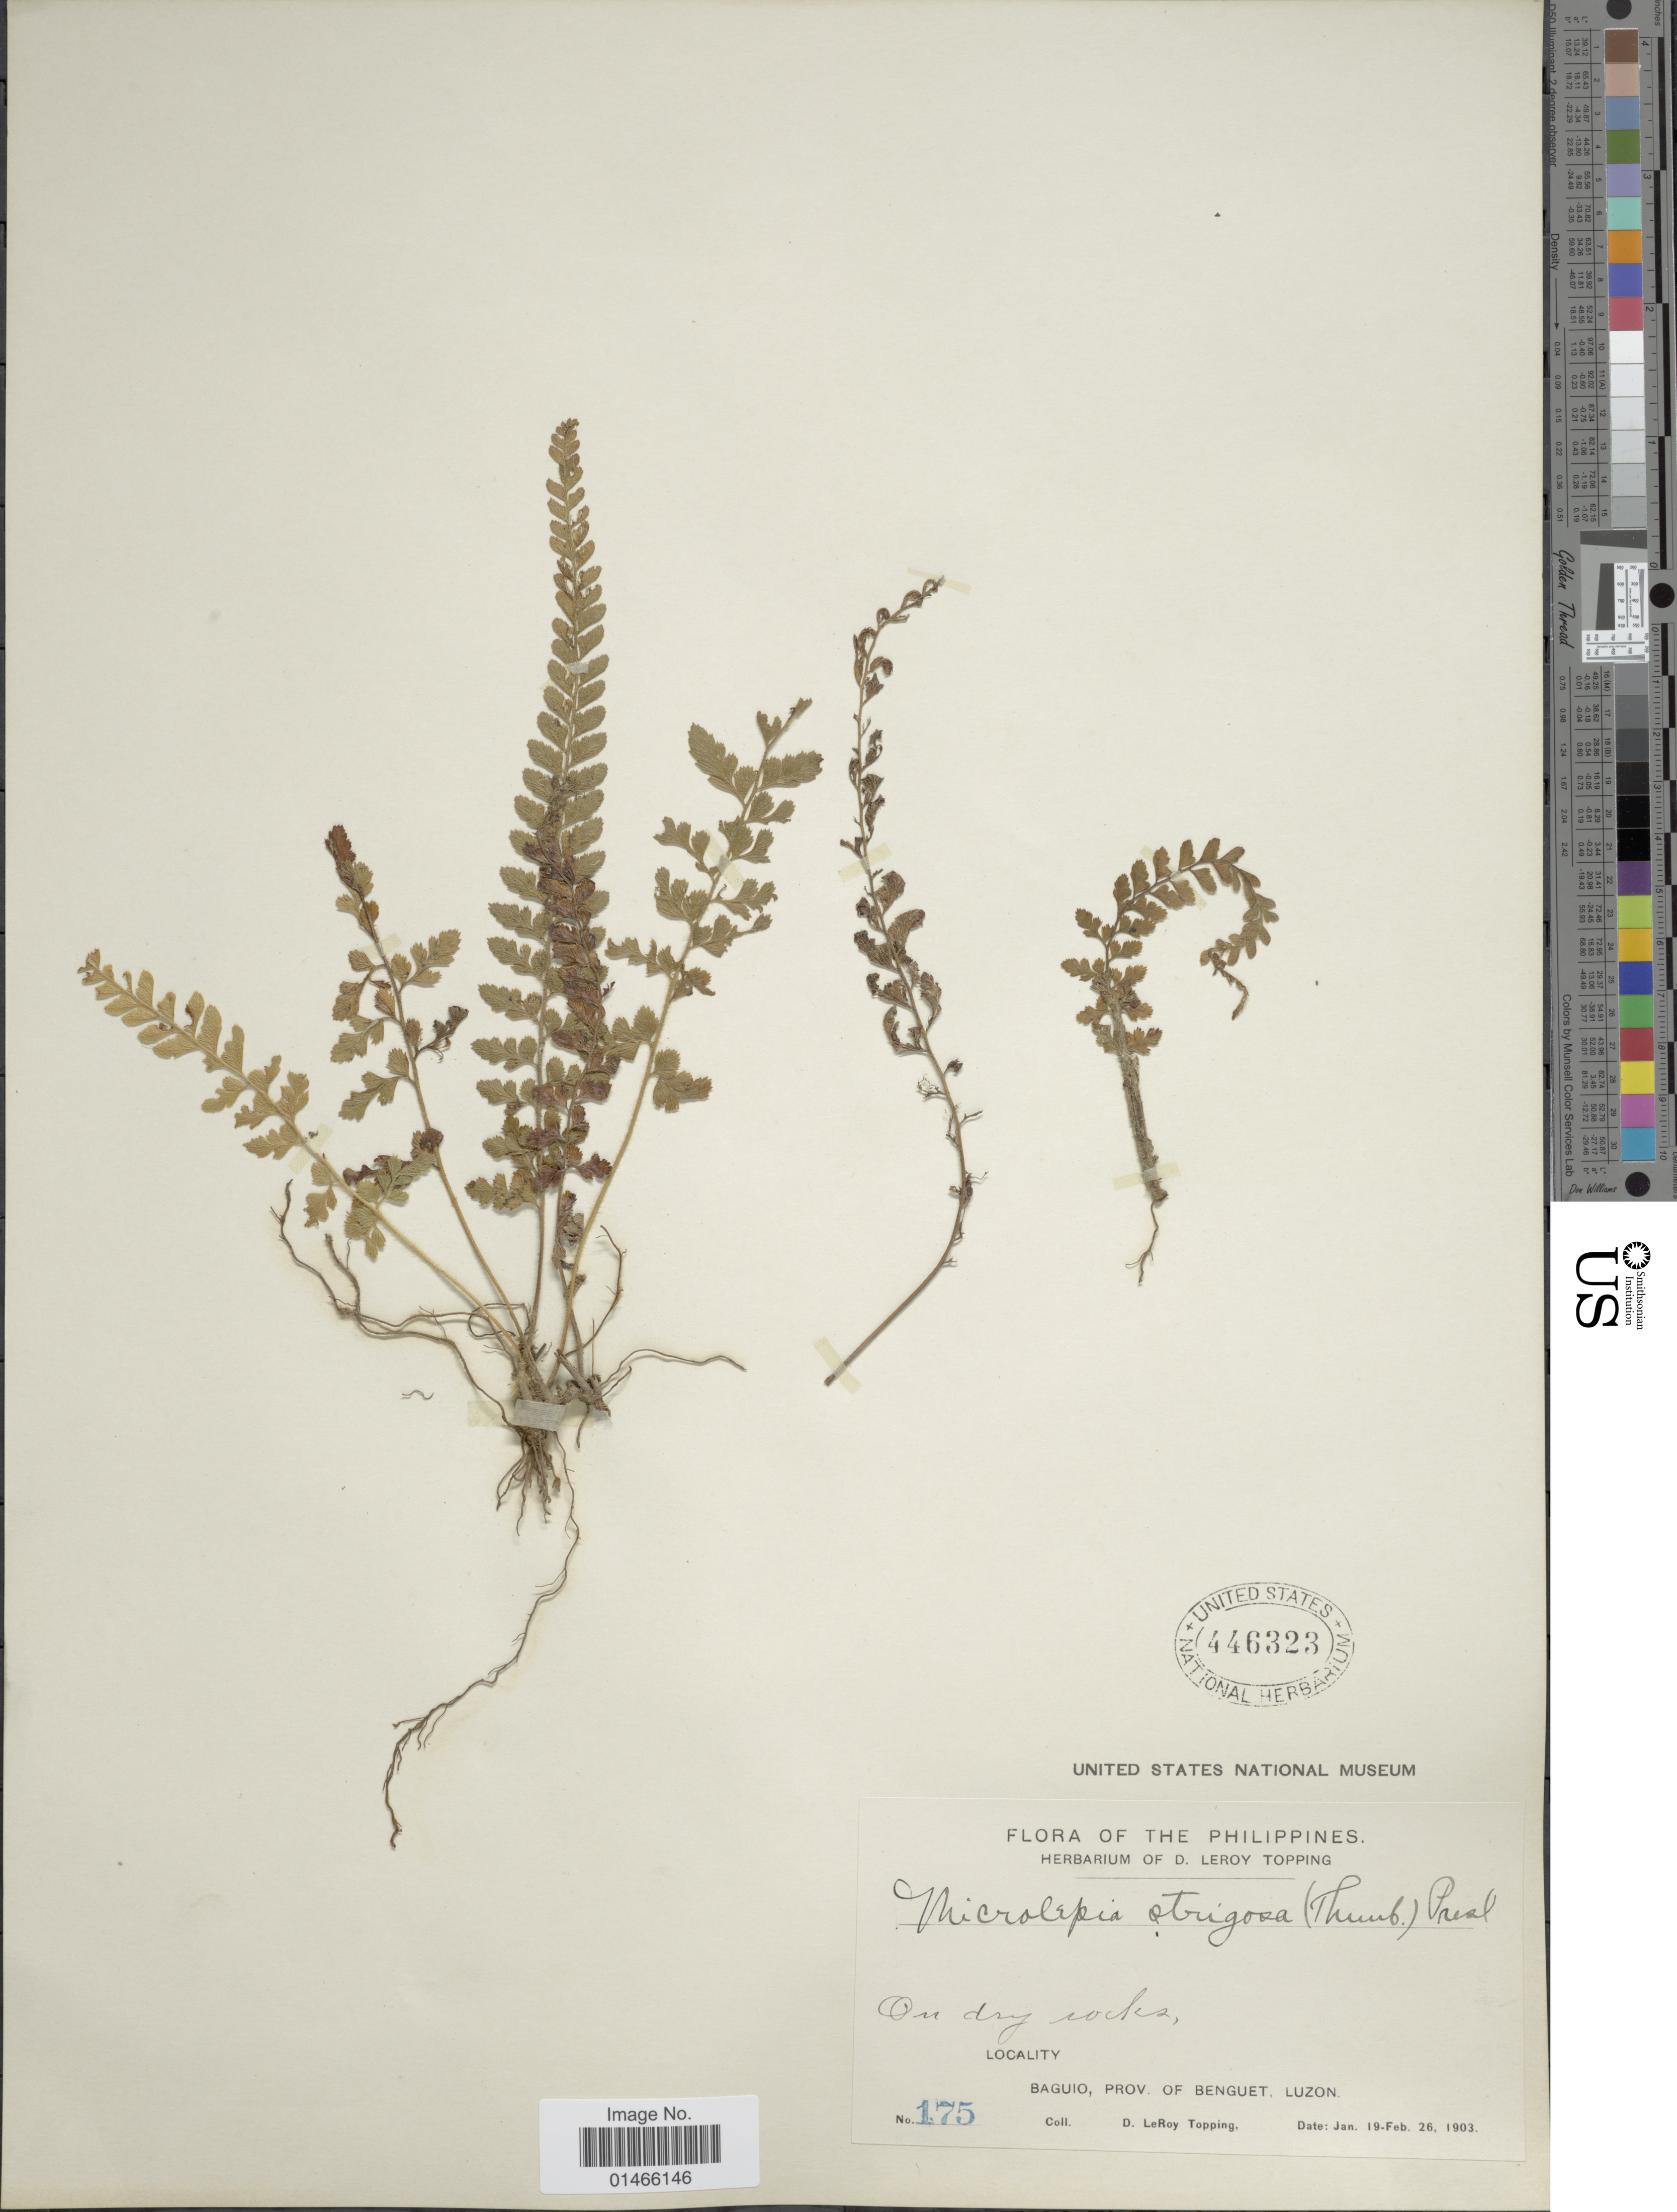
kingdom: Plantae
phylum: Tracheophyta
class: Polypodiopsida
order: Polypodiales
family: Dennstaedtiaceae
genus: Microlepia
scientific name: Microlepia strigosa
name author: (Thunb.) J. Presl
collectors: D. L. Topping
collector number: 175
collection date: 1903-01-19/1903-02-26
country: Philippines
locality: Baguio, Prov. Benguet, Luzon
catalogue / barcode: US 446323